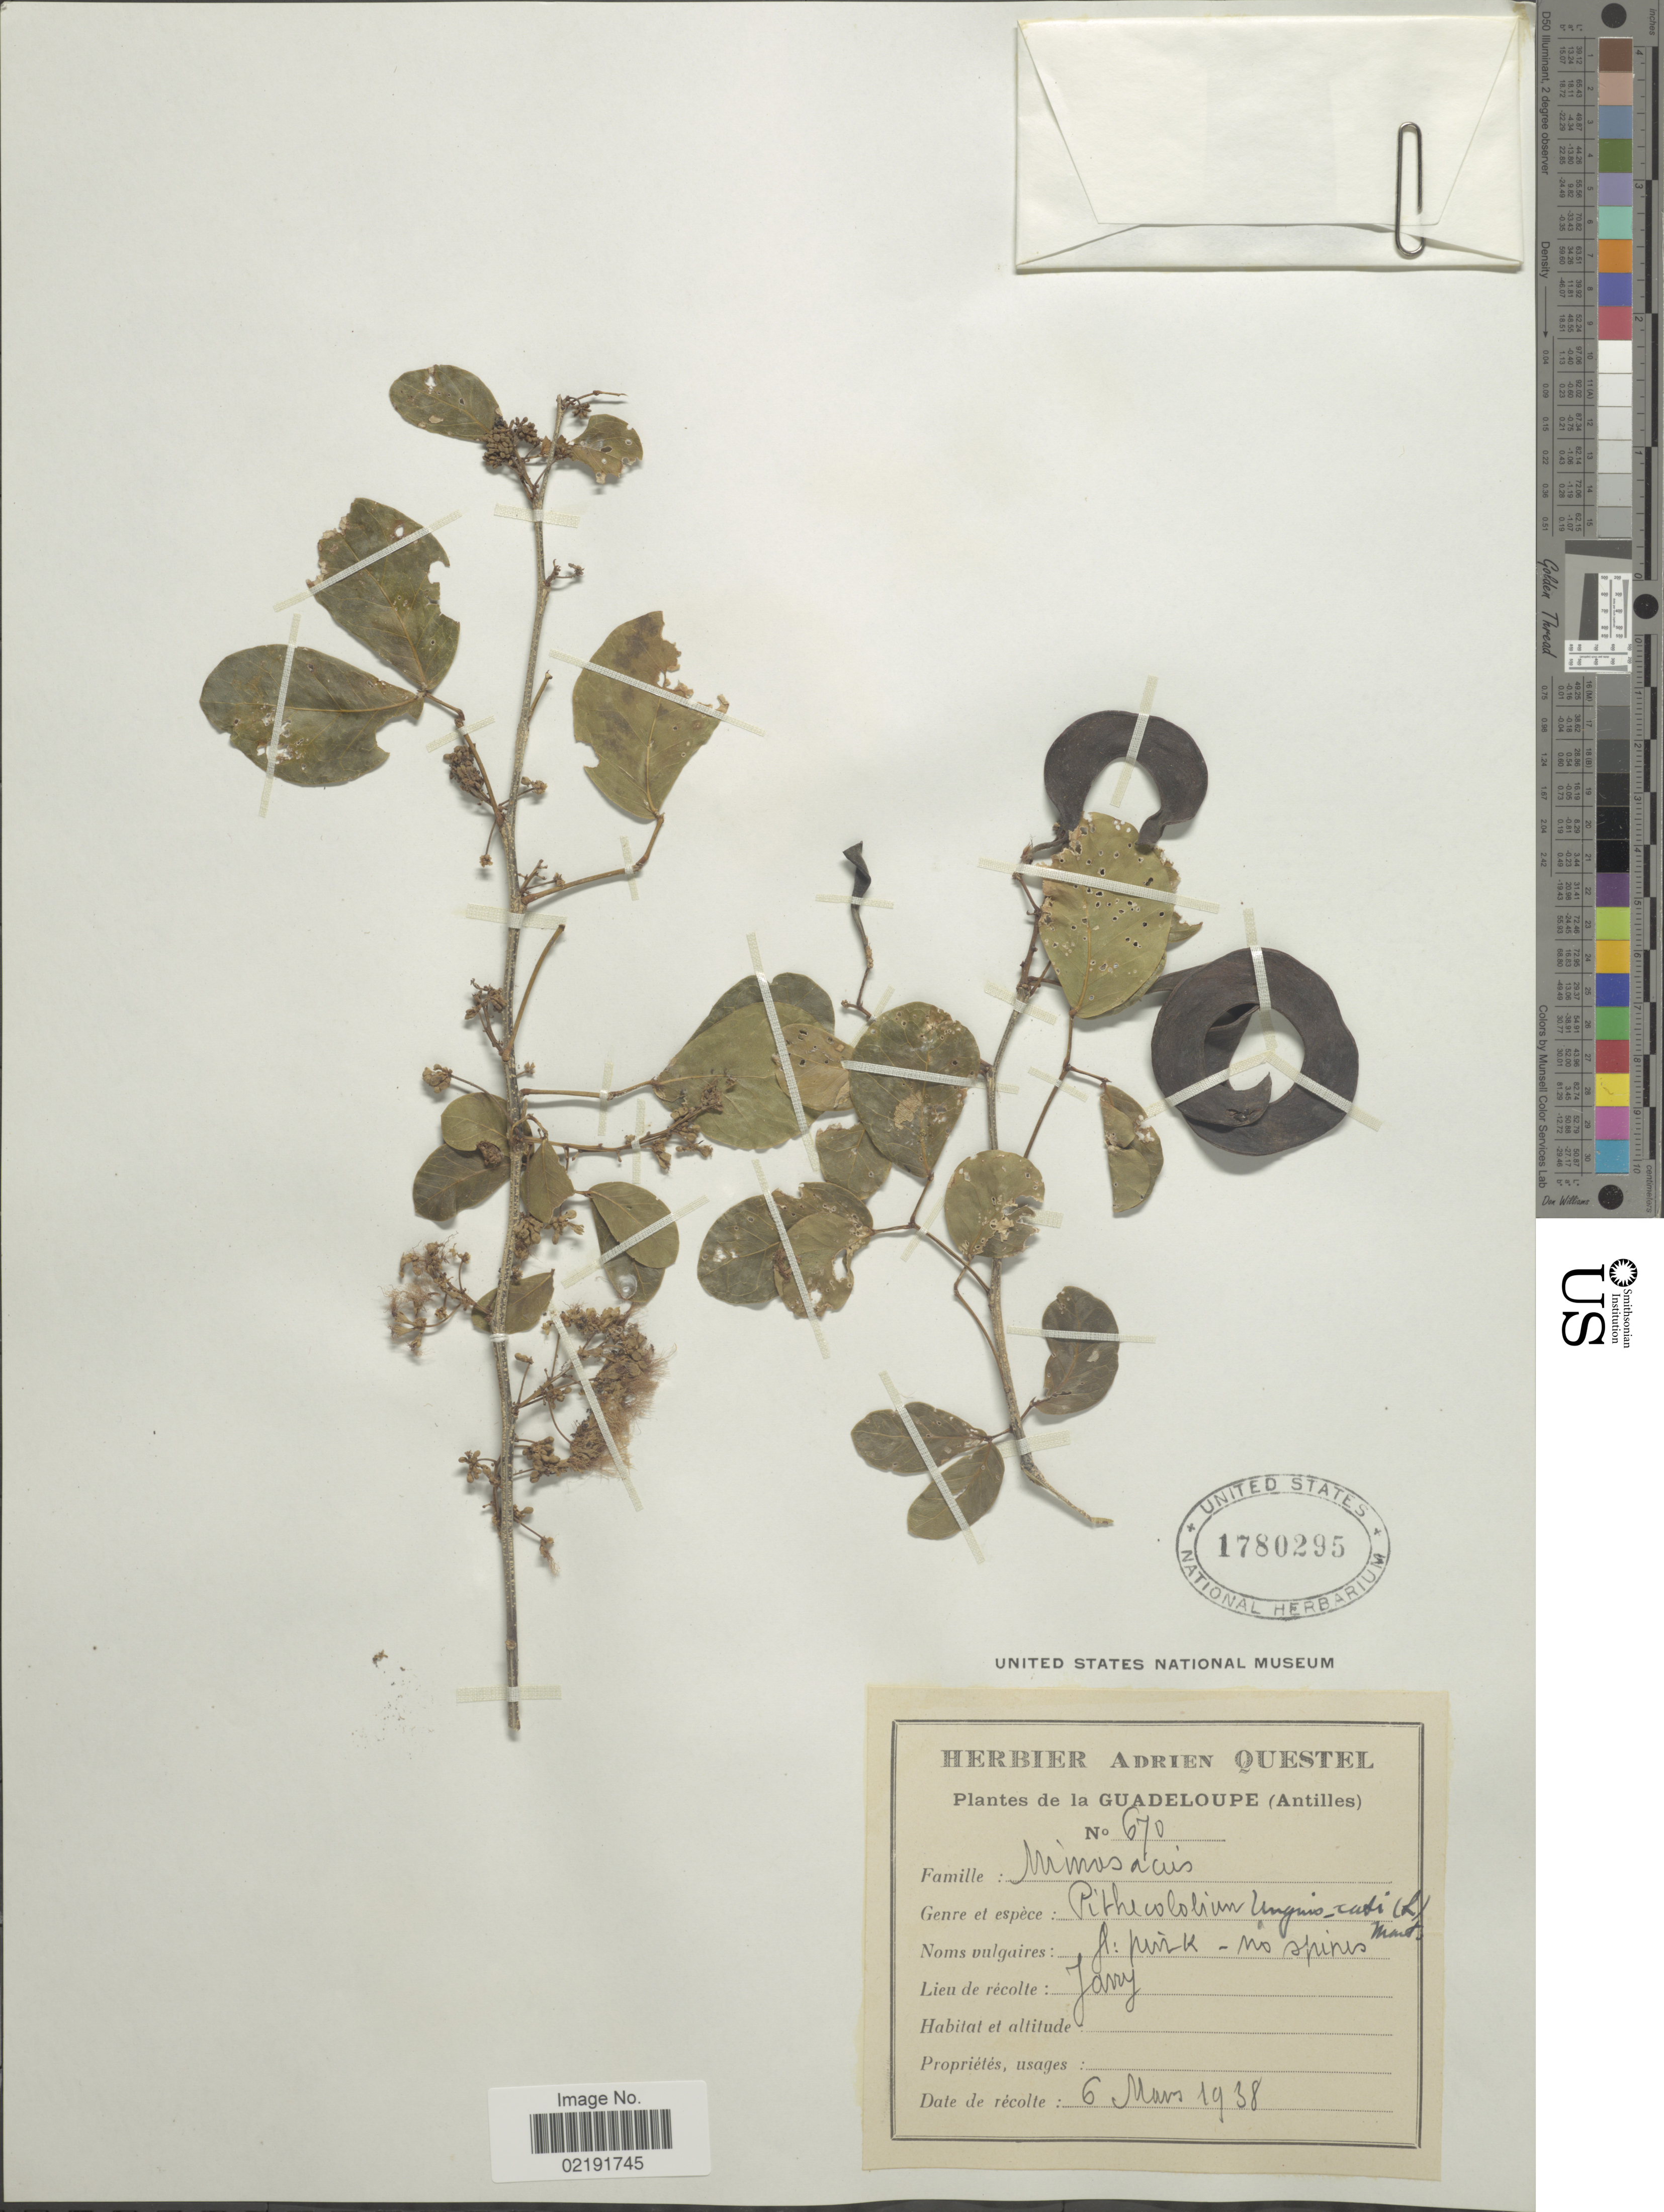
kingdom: Plantae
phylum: Tracheophyta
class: Magnoliopsida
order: Fabales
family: Fabaceae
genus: Pithecellobium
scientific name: Pithecellobium unguis-cati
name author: (L.) Benth.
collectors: ex herb. A. Questal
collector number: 670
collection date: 1938-03-06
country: Guadeloupe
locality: Antilles. Jarry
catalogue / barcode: US 1780295